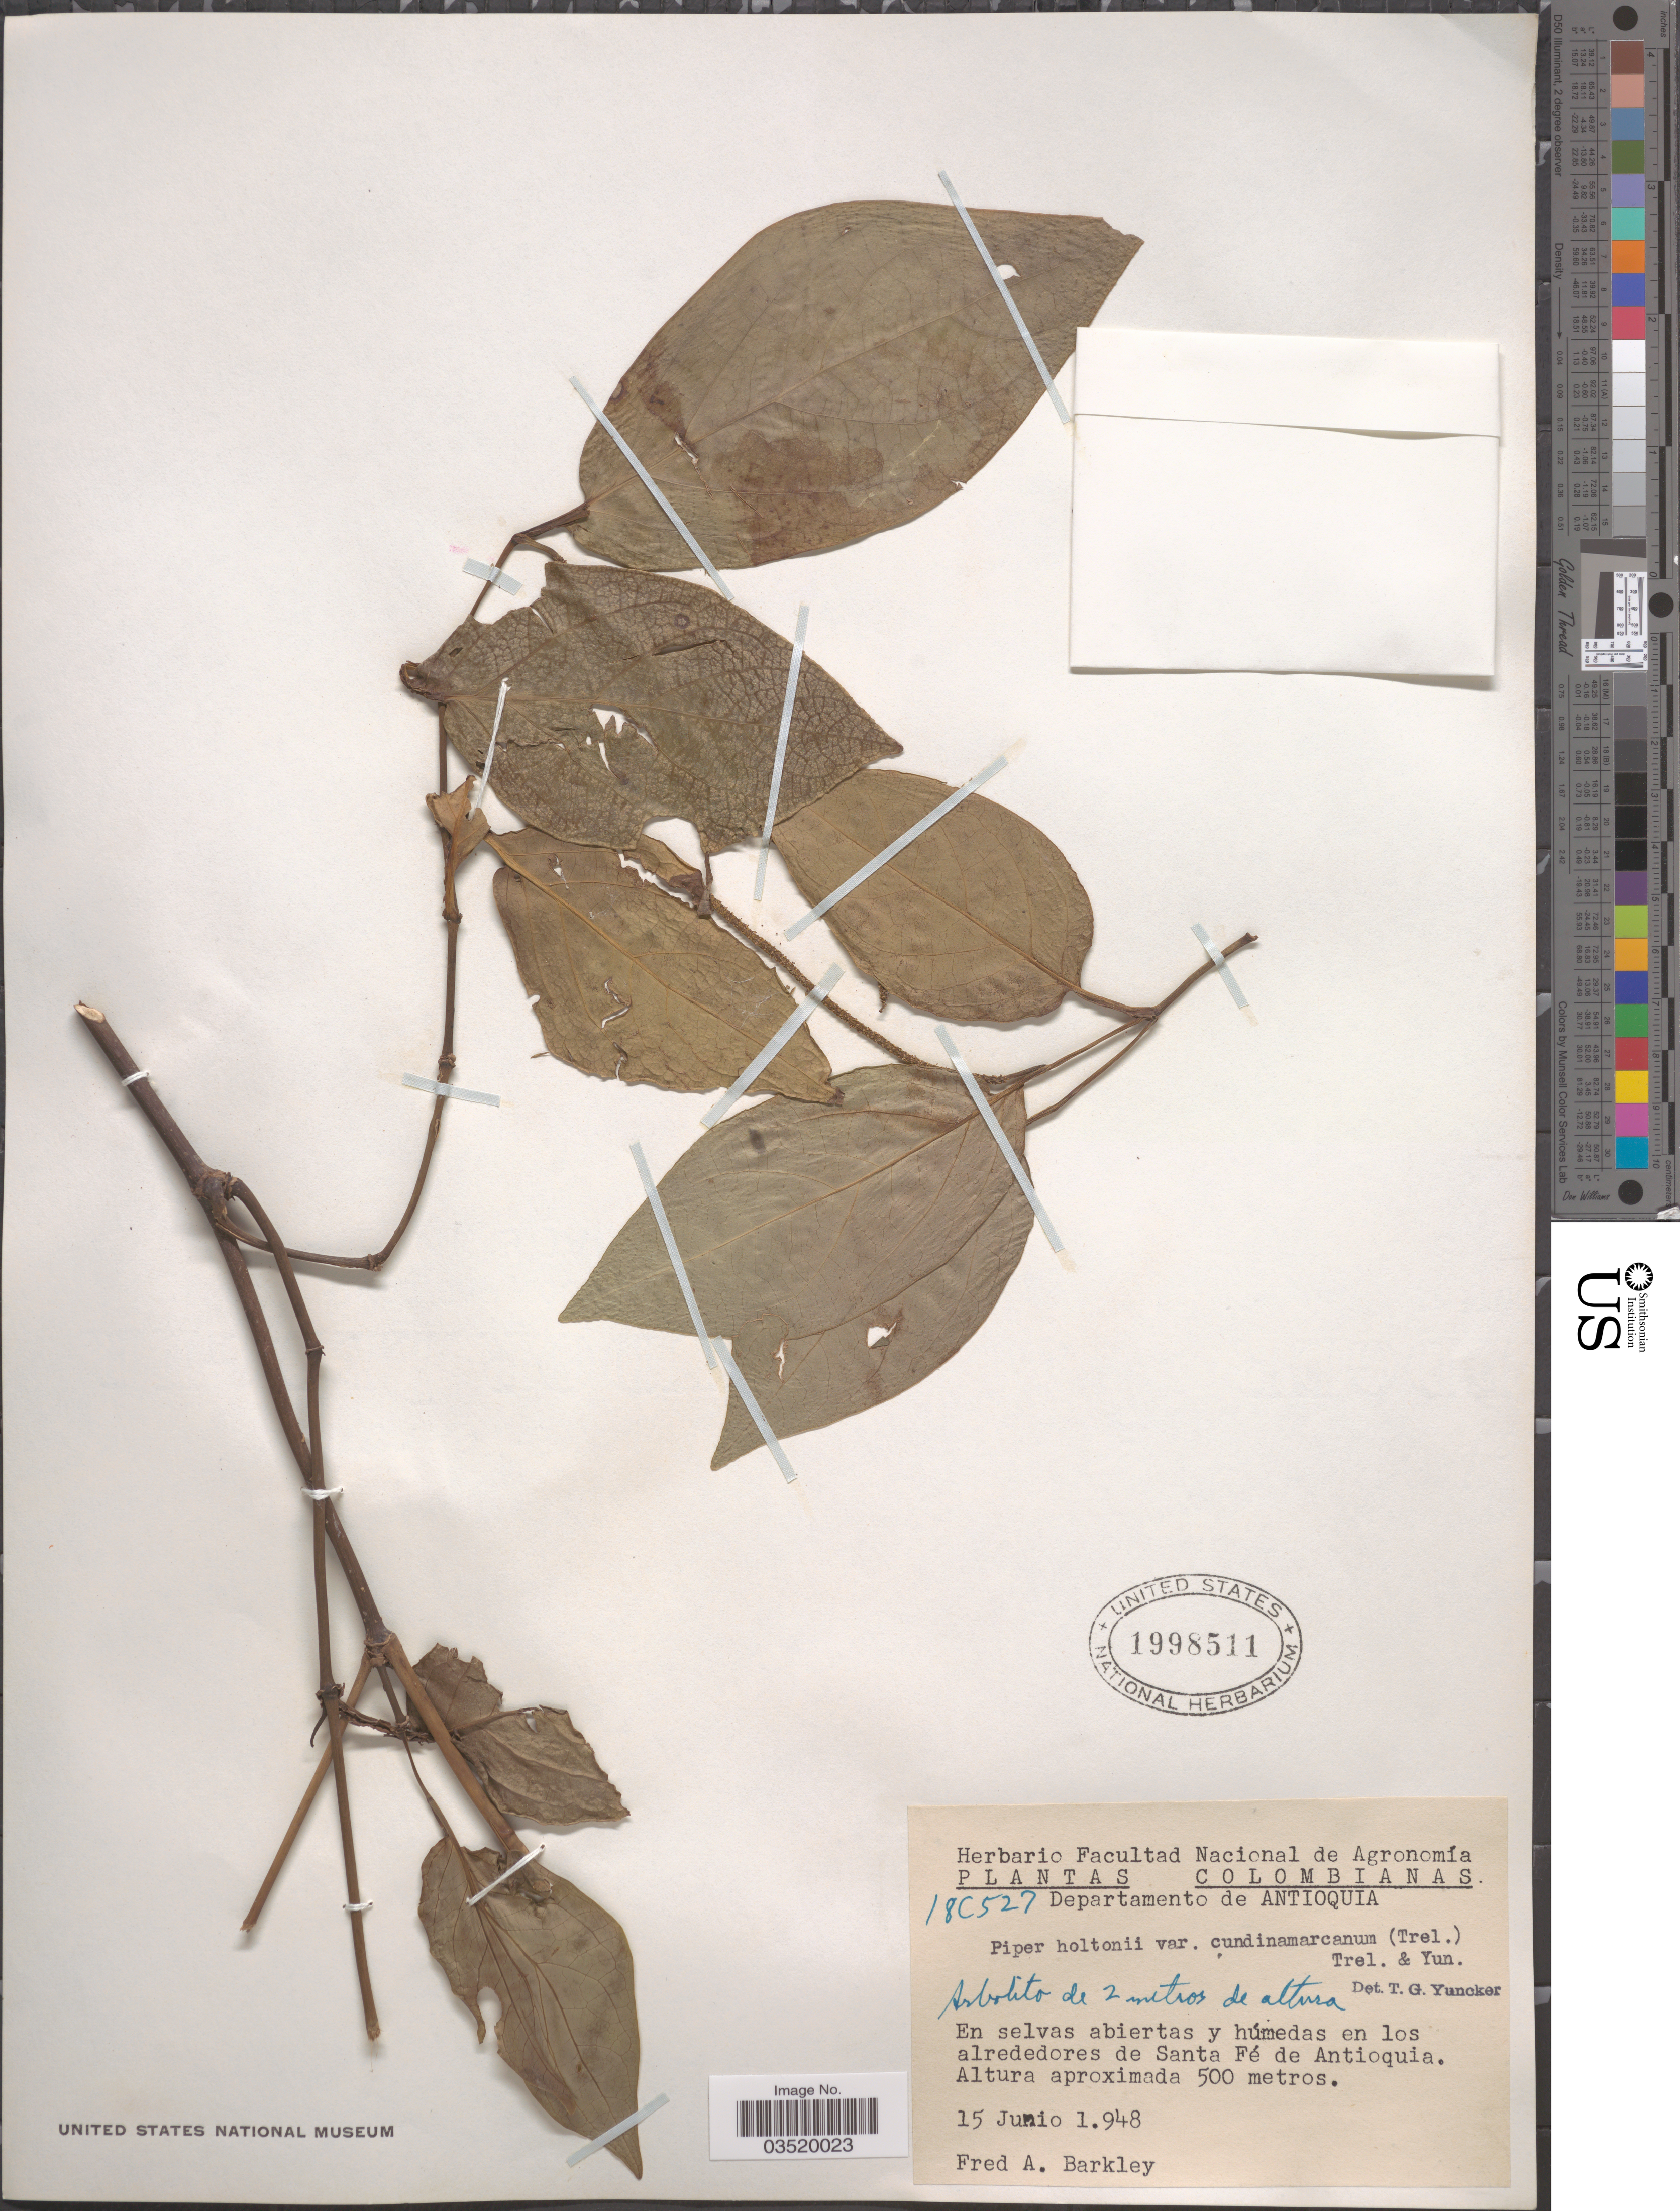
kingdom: Plantae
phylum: Tracheophyta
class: Magnoliopsida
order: Piperales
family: Piperaceae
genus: Piper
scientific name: Piper holtonii var. cundinamarcanum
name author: Trel. & Yunck.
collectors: F. A. Barkley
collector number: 18C527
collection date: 1948-06-15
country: Colombia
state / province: Antioquia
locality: Departamento de Antioiquia. En selvas abiertas y húmedas en los alrededores de Santa Fé de Antioquia.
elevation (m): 500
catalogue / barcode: US 1998511